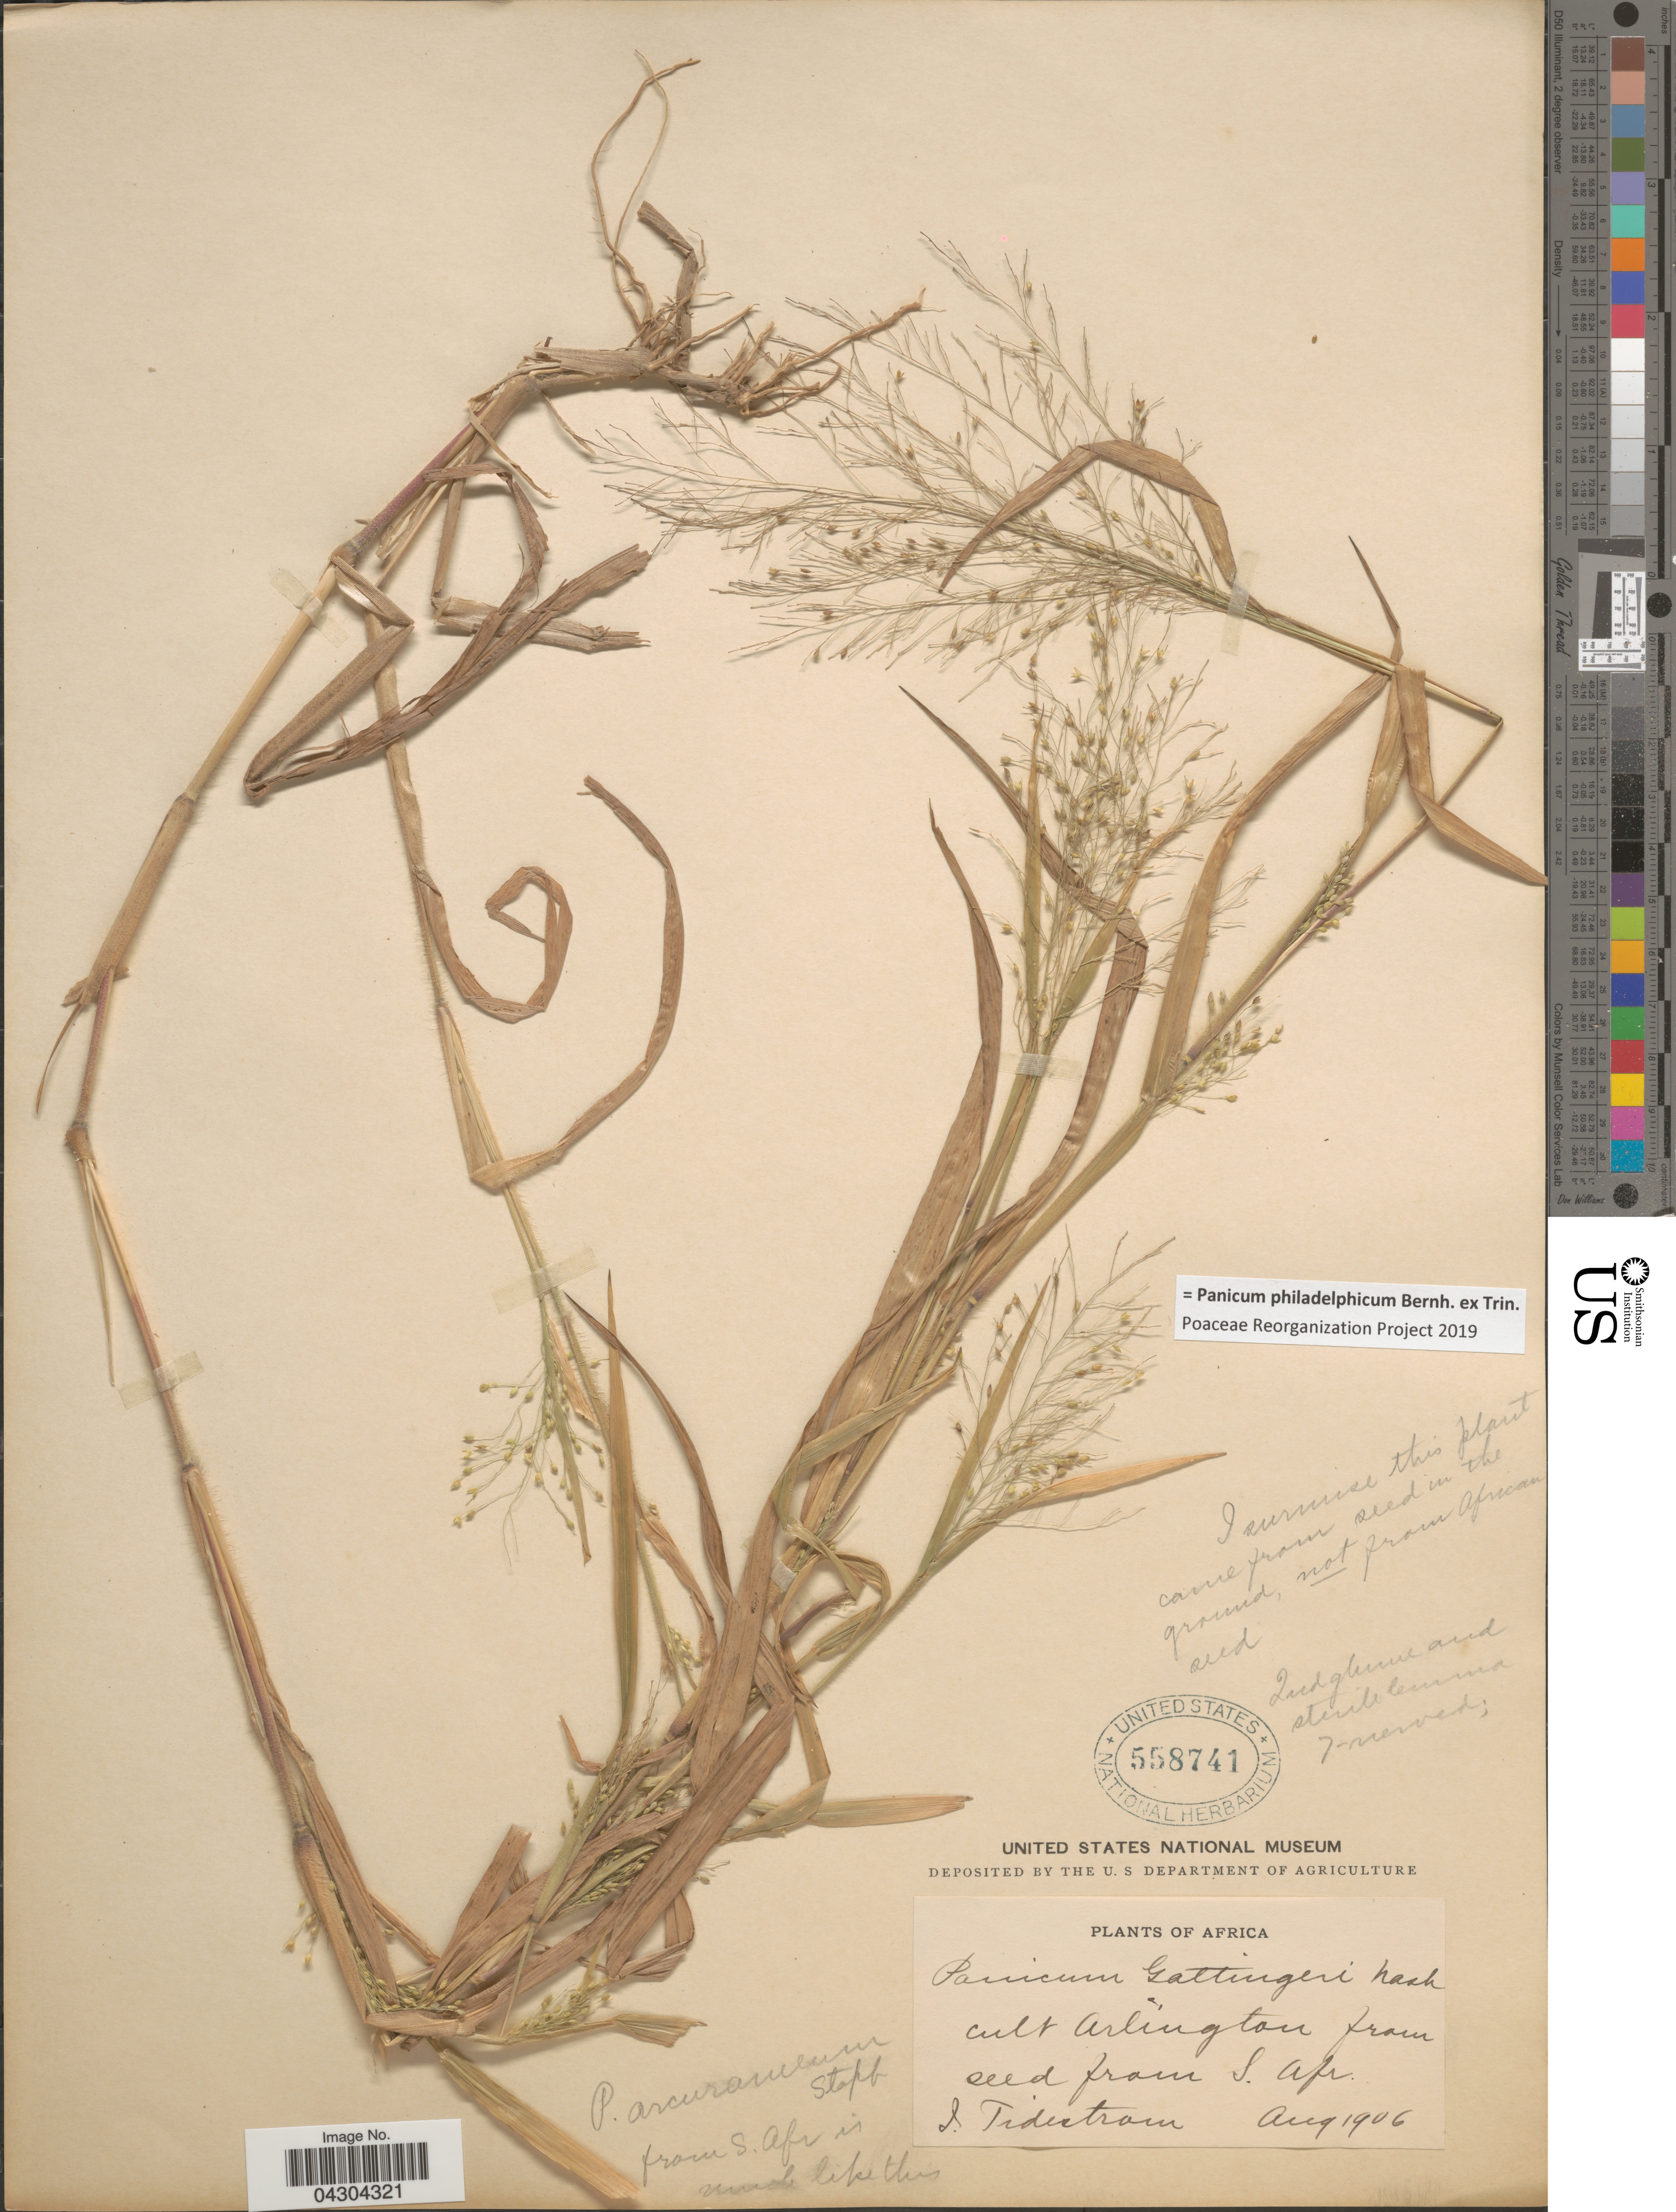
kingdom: Plantae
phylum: Tracheophyta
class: Liliopsida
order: Poales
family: Poaceae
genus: Panicum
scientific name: Panicum philadelphicum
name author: Bernh. ex Trin.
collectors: I. F. Tidestrom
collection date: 1906-08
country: United States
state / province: Virginia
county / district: Arlington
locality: Arlington.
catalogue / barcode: US 558741